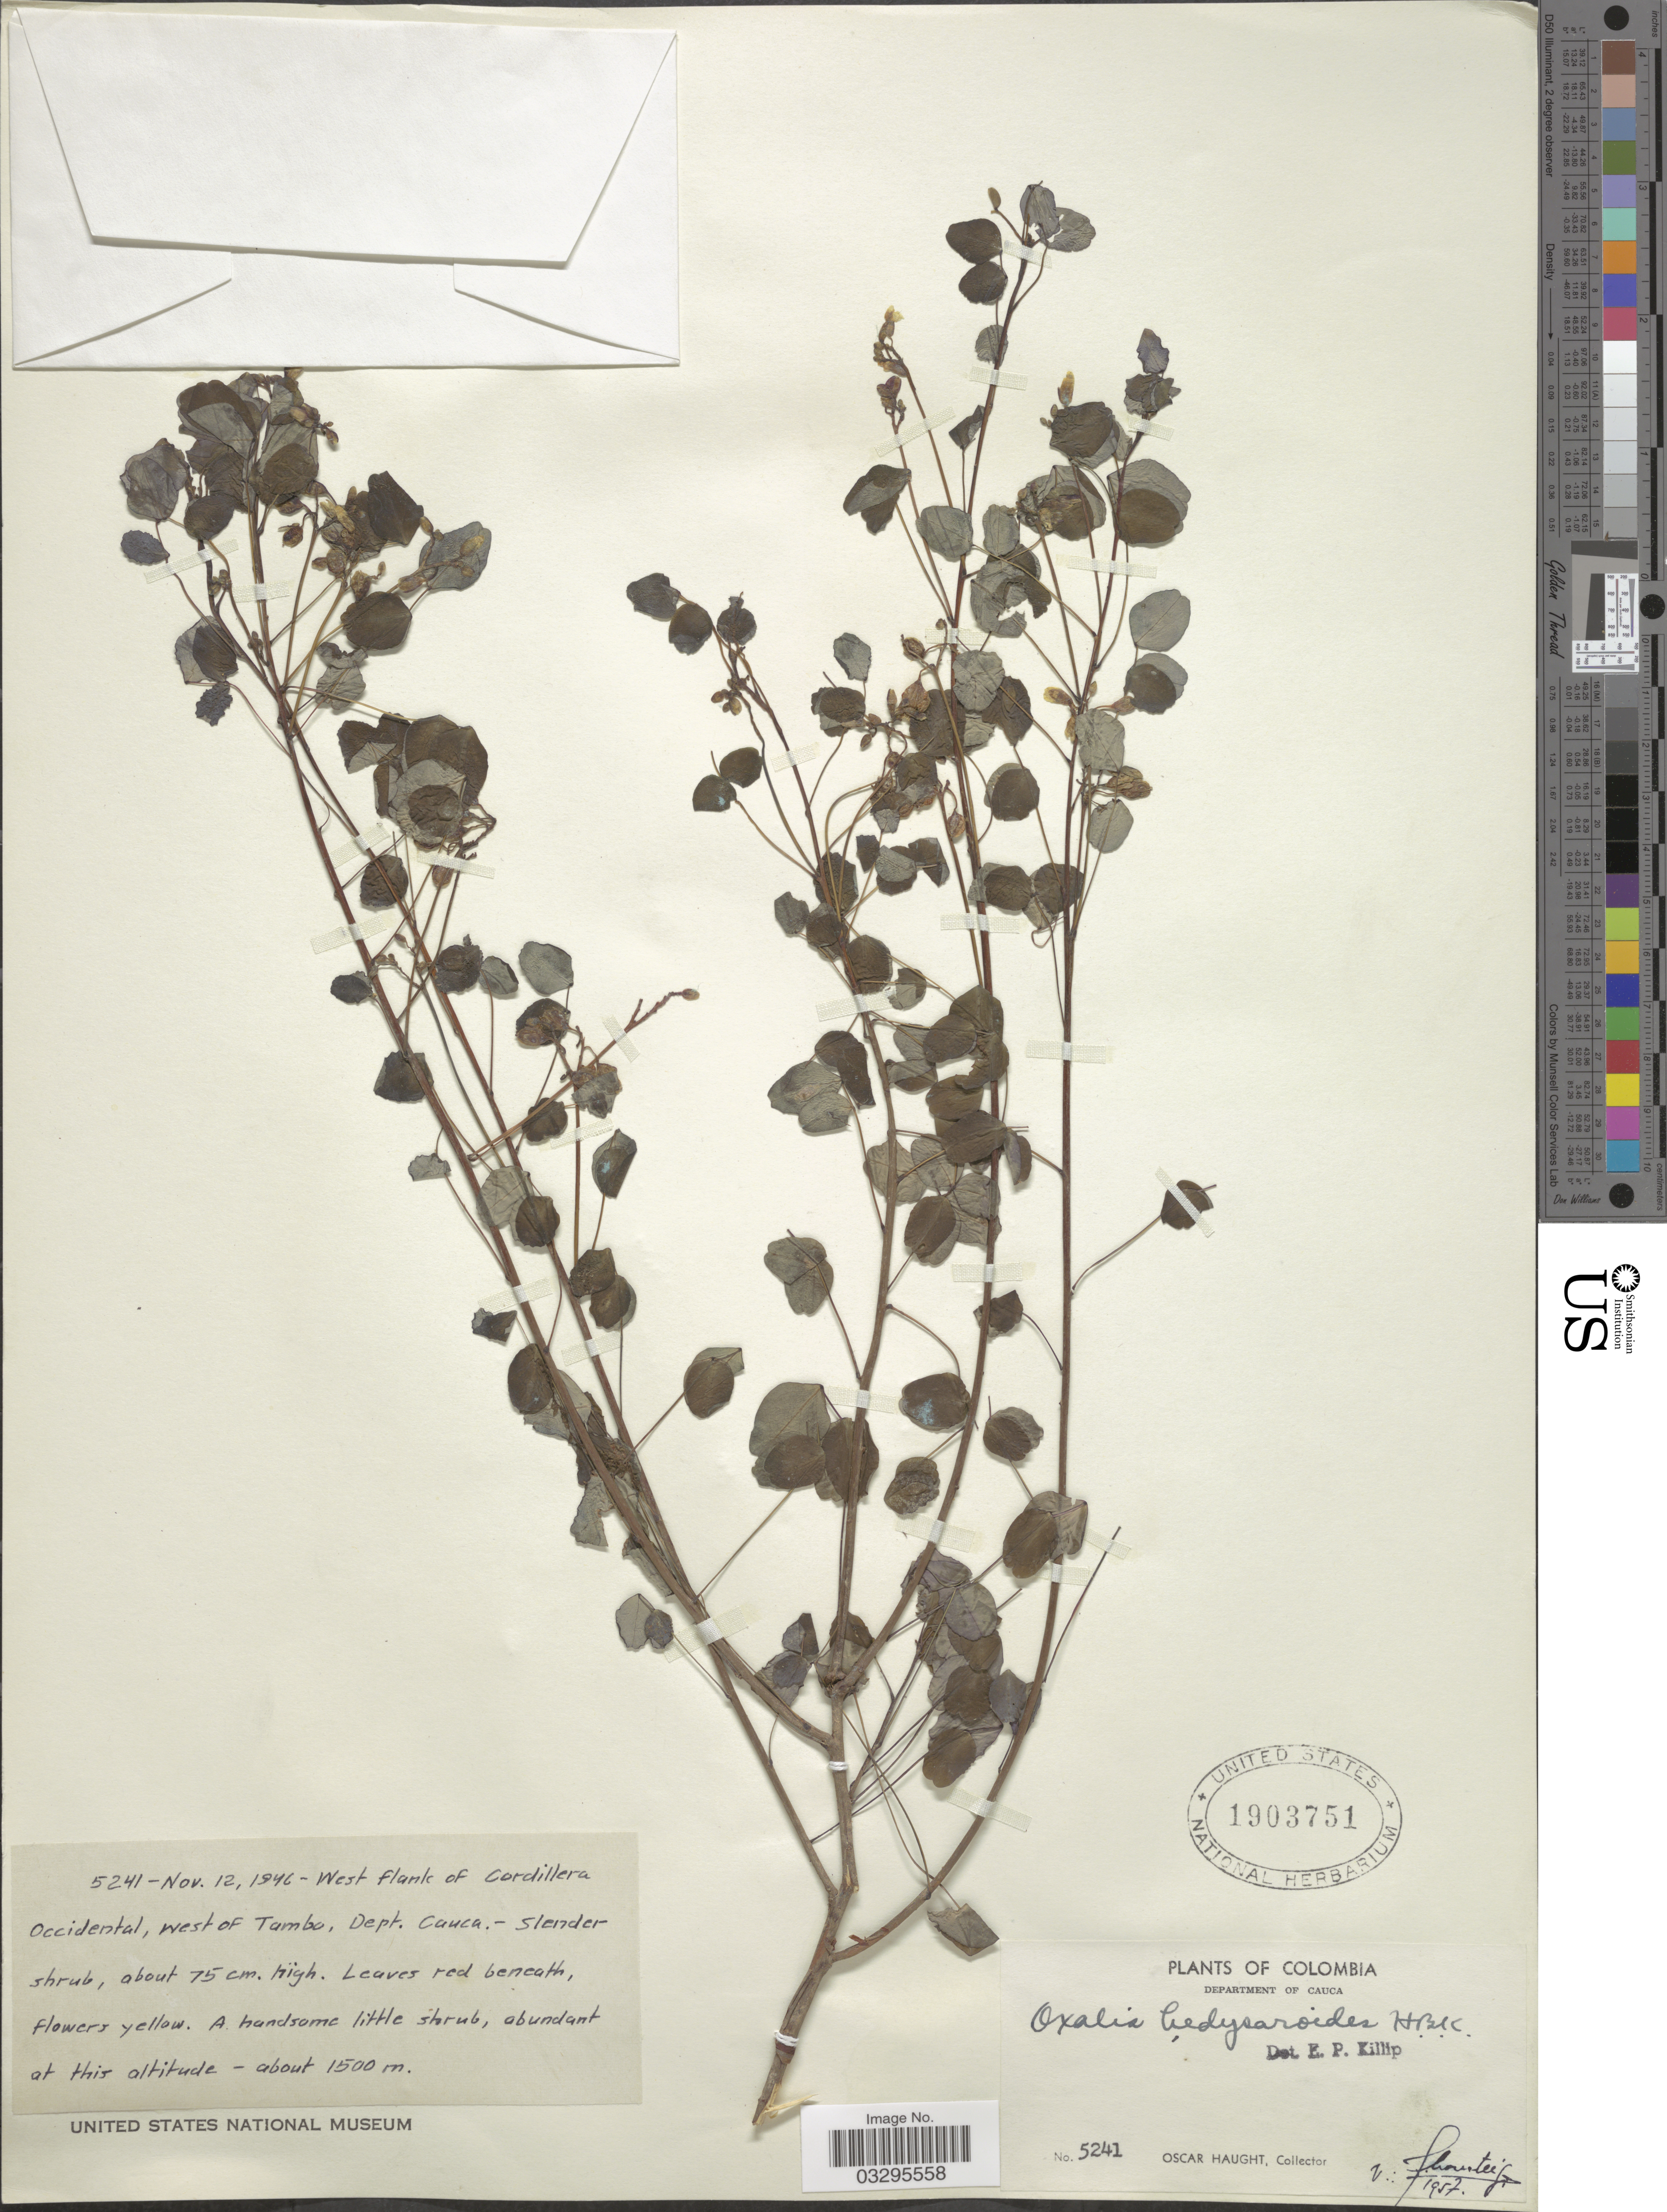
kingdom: Plantae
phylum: Tracheophyta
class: Magnoliopsida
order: Oxalidales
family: Oxalidaceae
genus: Oxalis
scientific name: Oxalis hedysaroides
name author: Kunth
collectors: O. Haught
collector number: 5241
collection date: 1946-11-12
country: Colombia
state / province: Cauca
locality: Department of Cauca. West flank of Cordillera Occidental, west of Tambo.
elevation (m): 1500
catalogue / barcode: US 1903751